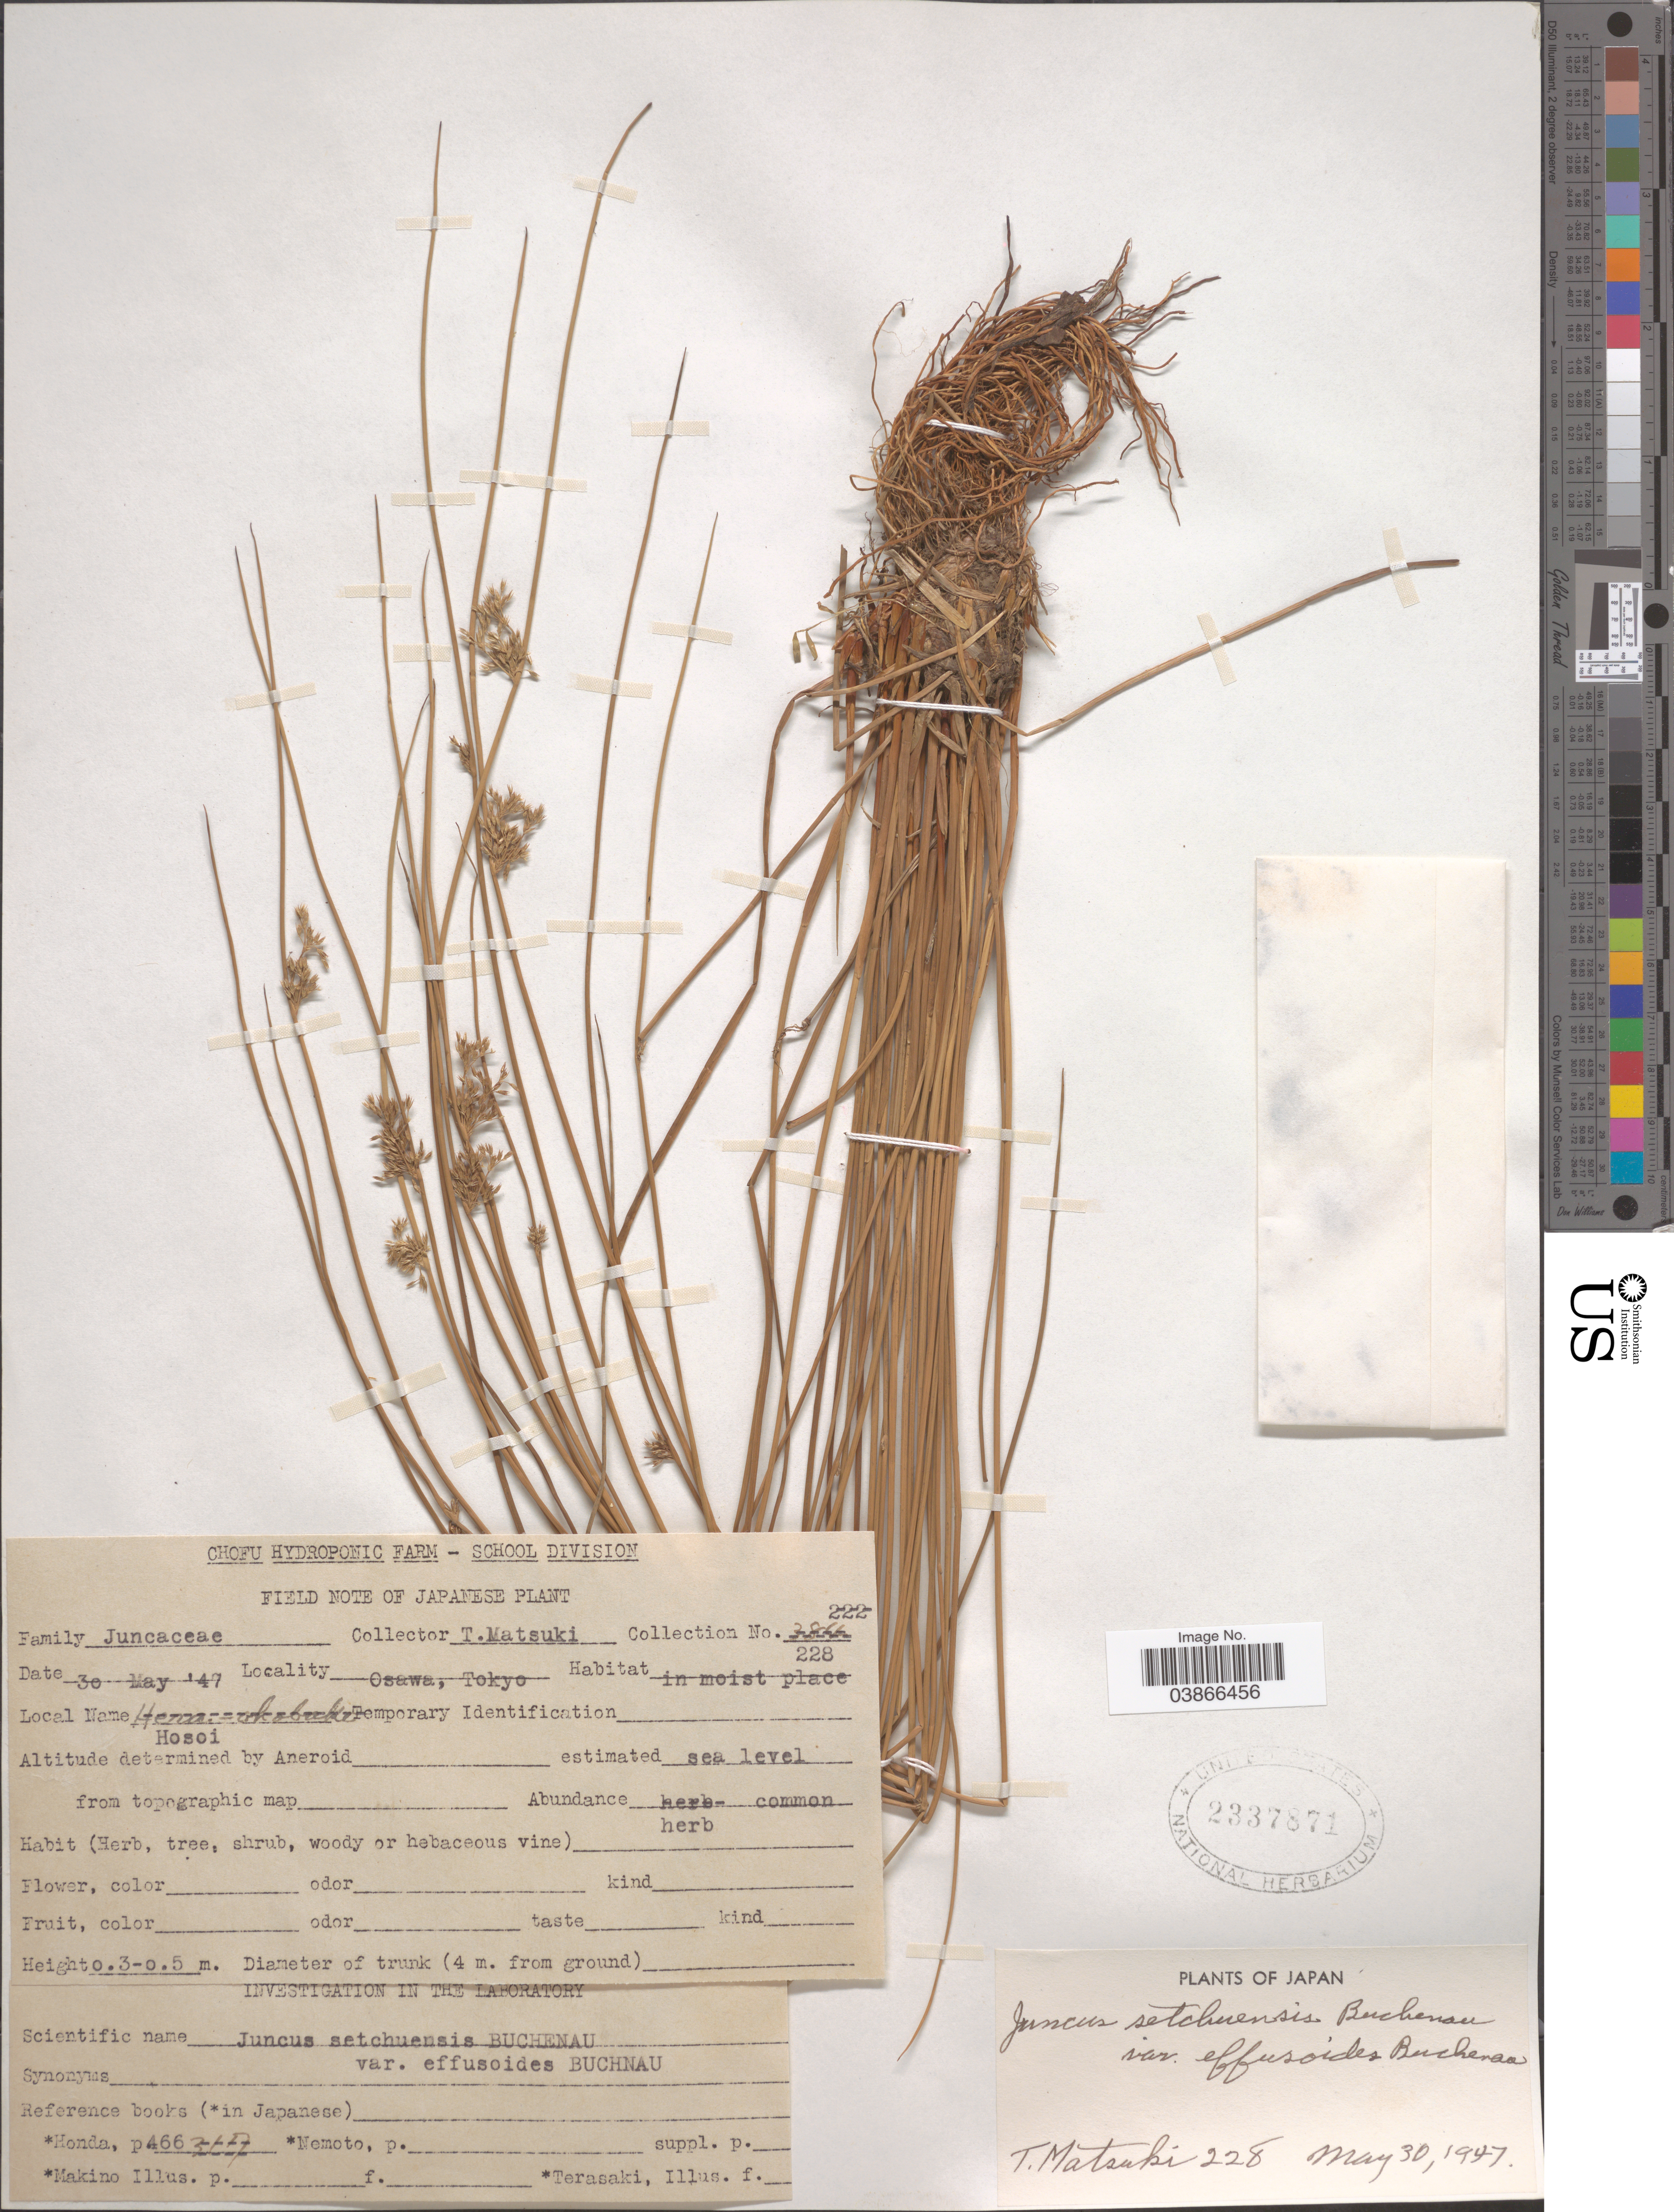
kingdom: Plantae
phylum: Tracheophyta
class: Liliopsida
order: Poales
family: Juncaceae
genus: Juncus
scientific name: Juncus setchuensis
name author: Buchenau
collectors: T. Matsuki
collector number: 228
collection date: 1947-05-30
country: Japan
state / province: Tokyo, Federal City of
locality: Osawa, Tokyo.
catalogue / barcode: US 2337871